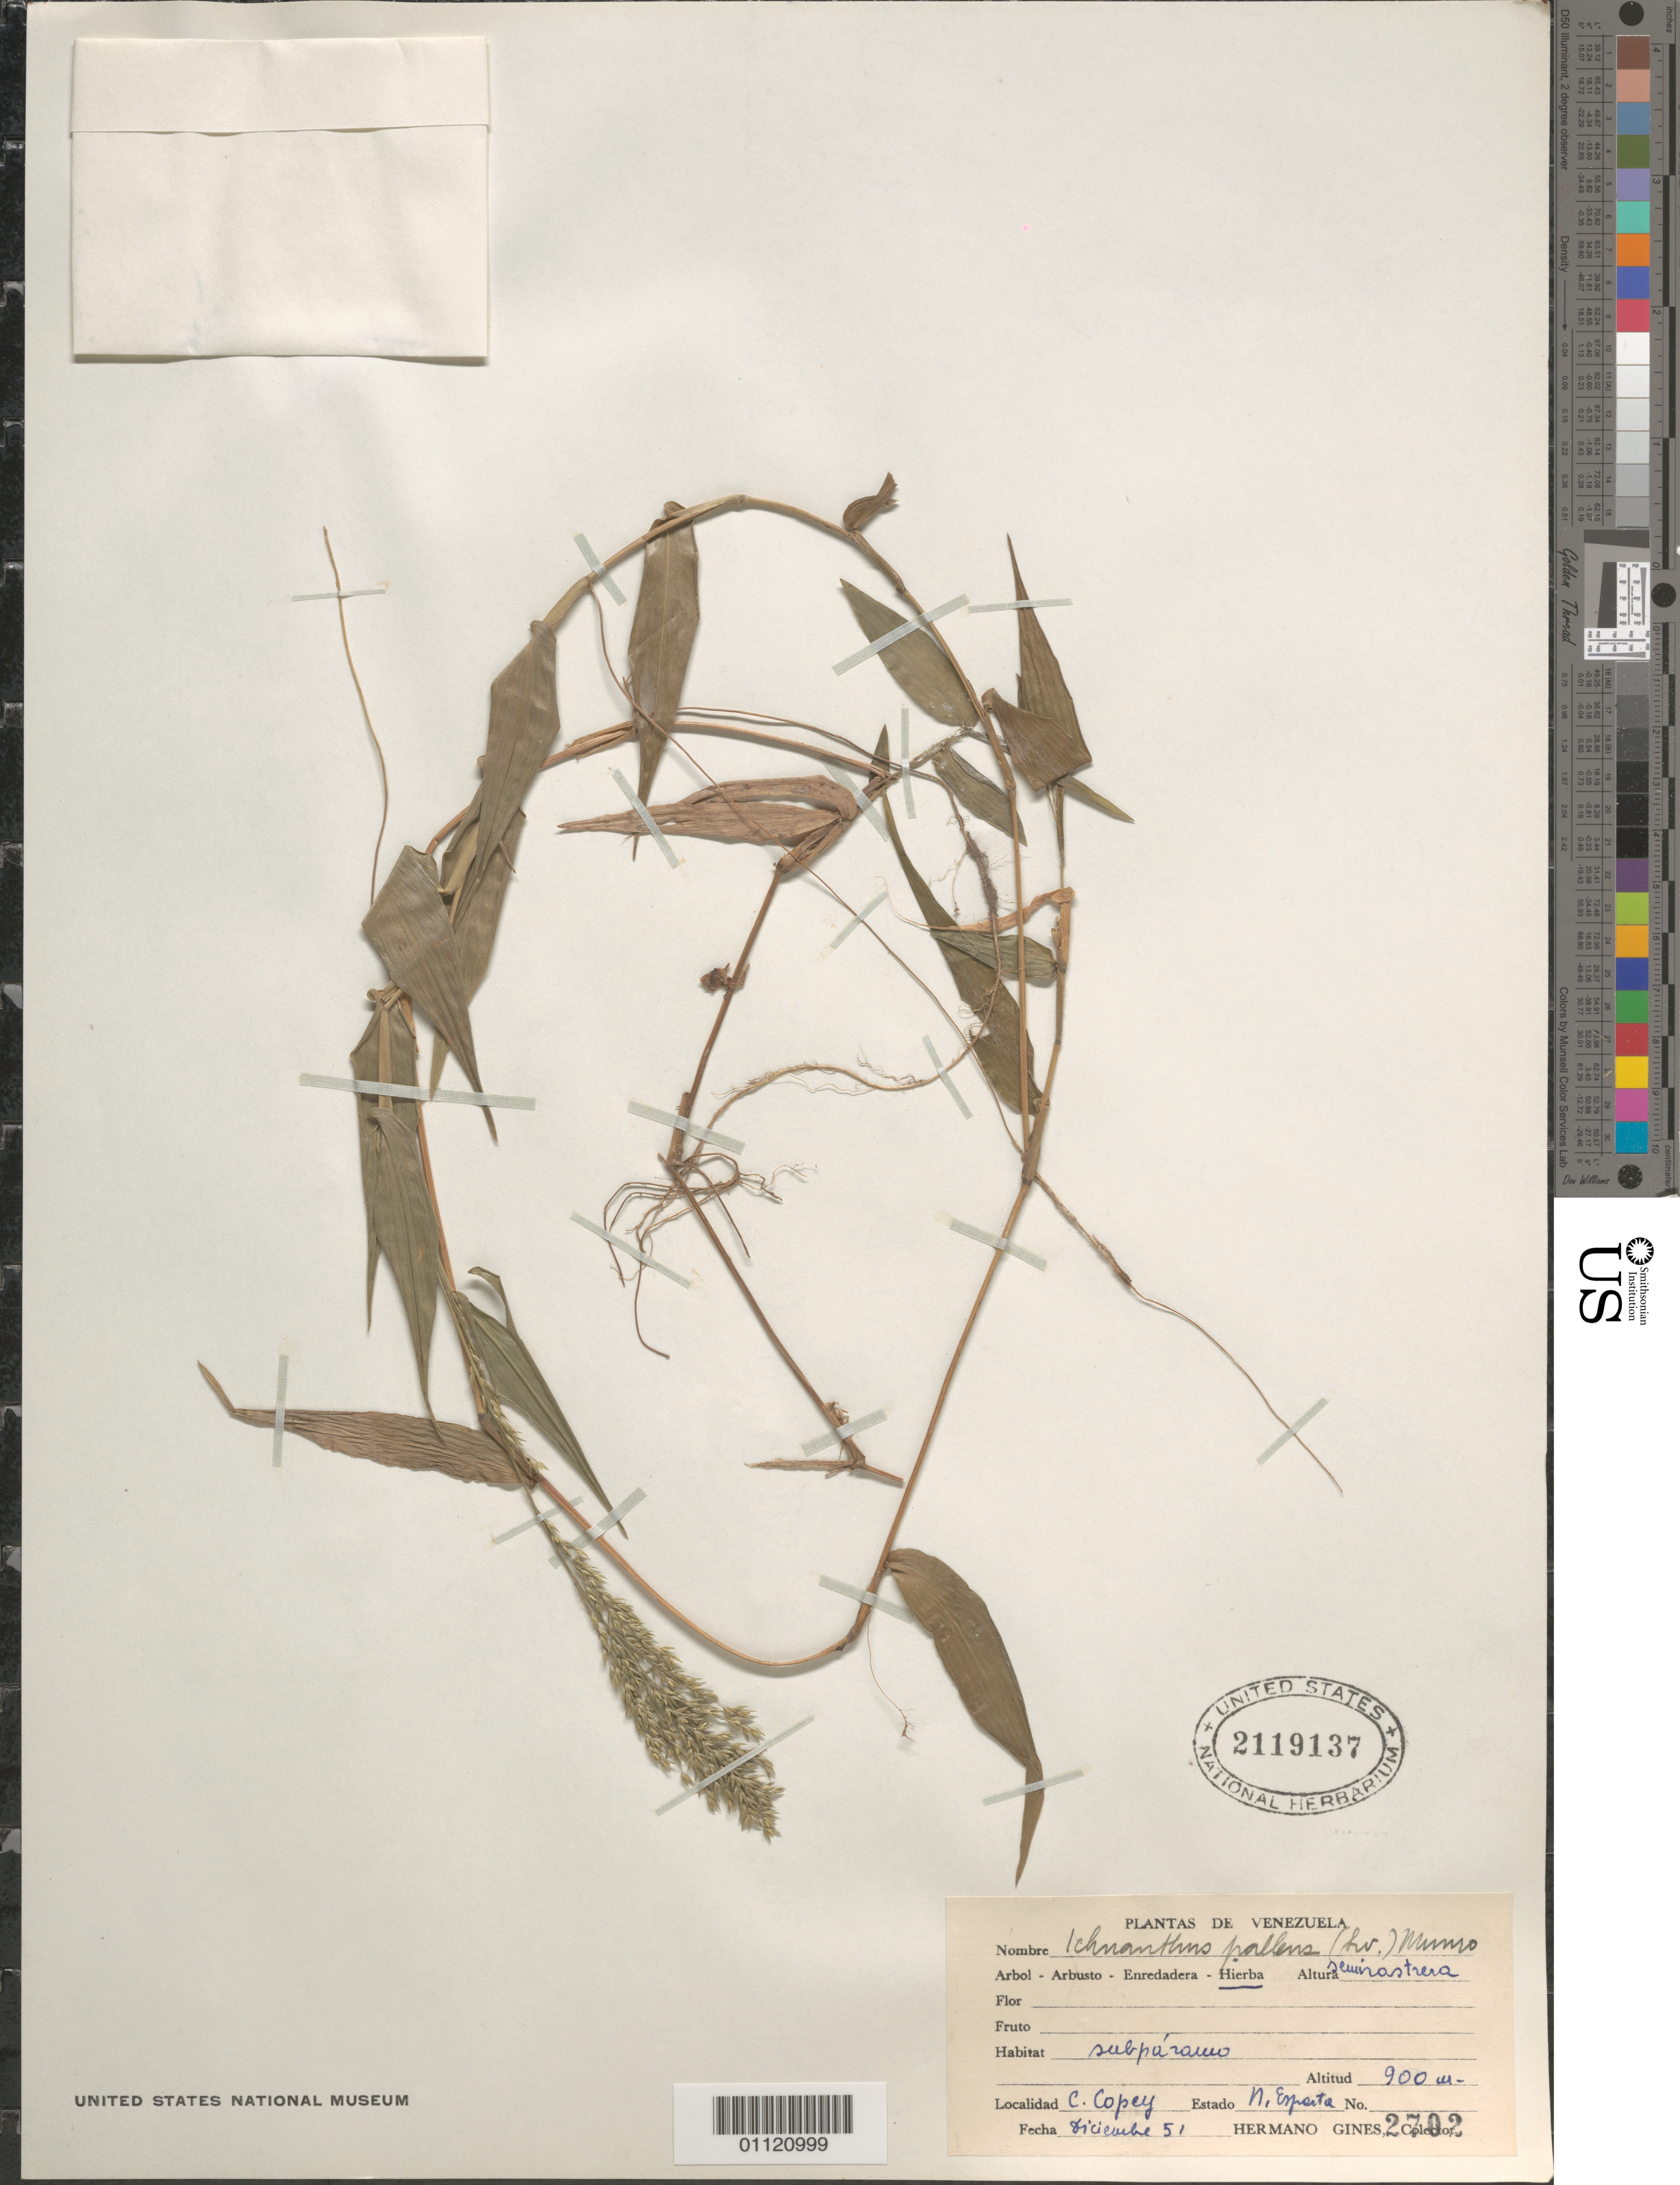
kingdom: Plantae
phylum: Tracheophyta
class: Liliopsida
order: Poales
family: Poaceae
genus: Ichnanthus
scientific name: Ichnanthus pallens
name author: (Sw.) Munro ex Benth.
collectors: Bro. Gines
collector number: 2702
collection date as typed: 01 Dec 1951 to 31 Dec 1951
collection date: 1951-12-01/1951-12-31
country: Venezuela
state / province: Nueva Esparta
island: Margarita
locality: C. Copey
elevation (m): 900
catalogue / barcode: US 2119137